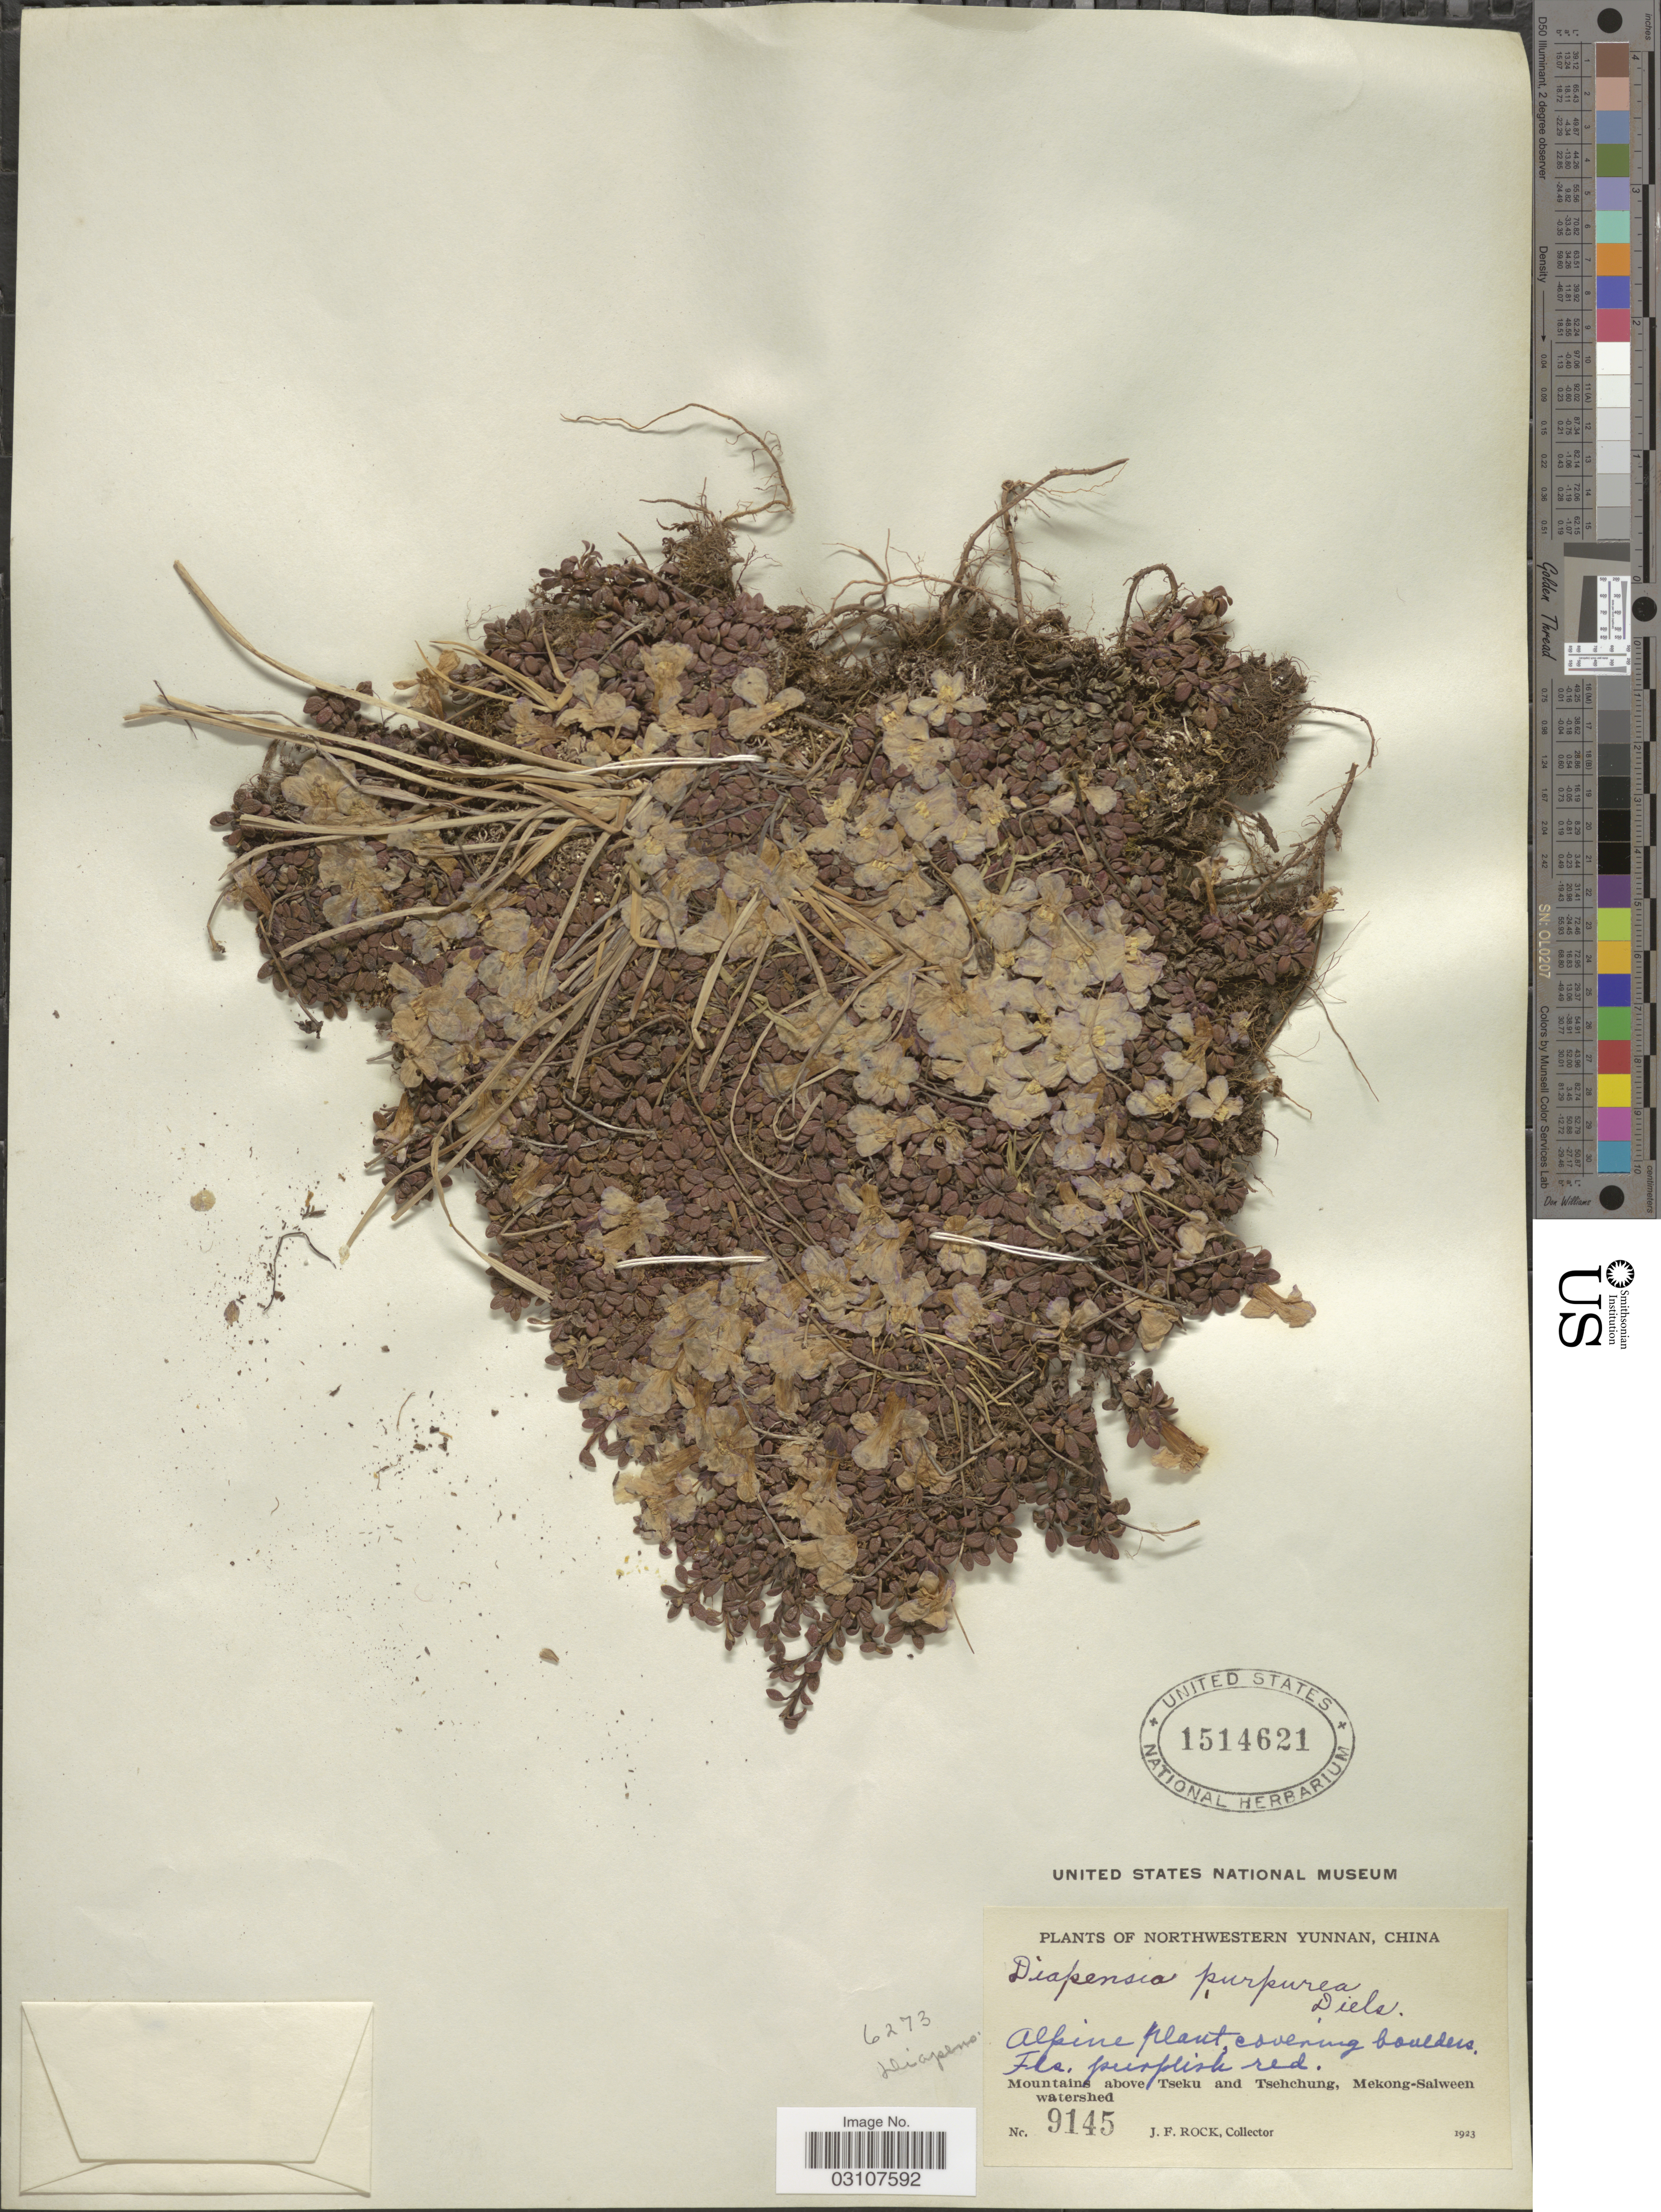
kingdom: Plantae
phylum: Tracheophyta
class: Magnoliopsida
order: Ericales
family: Diapensiaceae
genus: Diapensia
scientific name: Diapensia purpurea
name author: Diels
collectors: J. Rock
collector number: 9145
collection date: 1923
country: China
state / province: Yunnan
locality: Northwestern Yunnan. Mountains above Tseku and Tsehchung, Mekong-Salween watershed.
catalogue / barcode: US 1514621